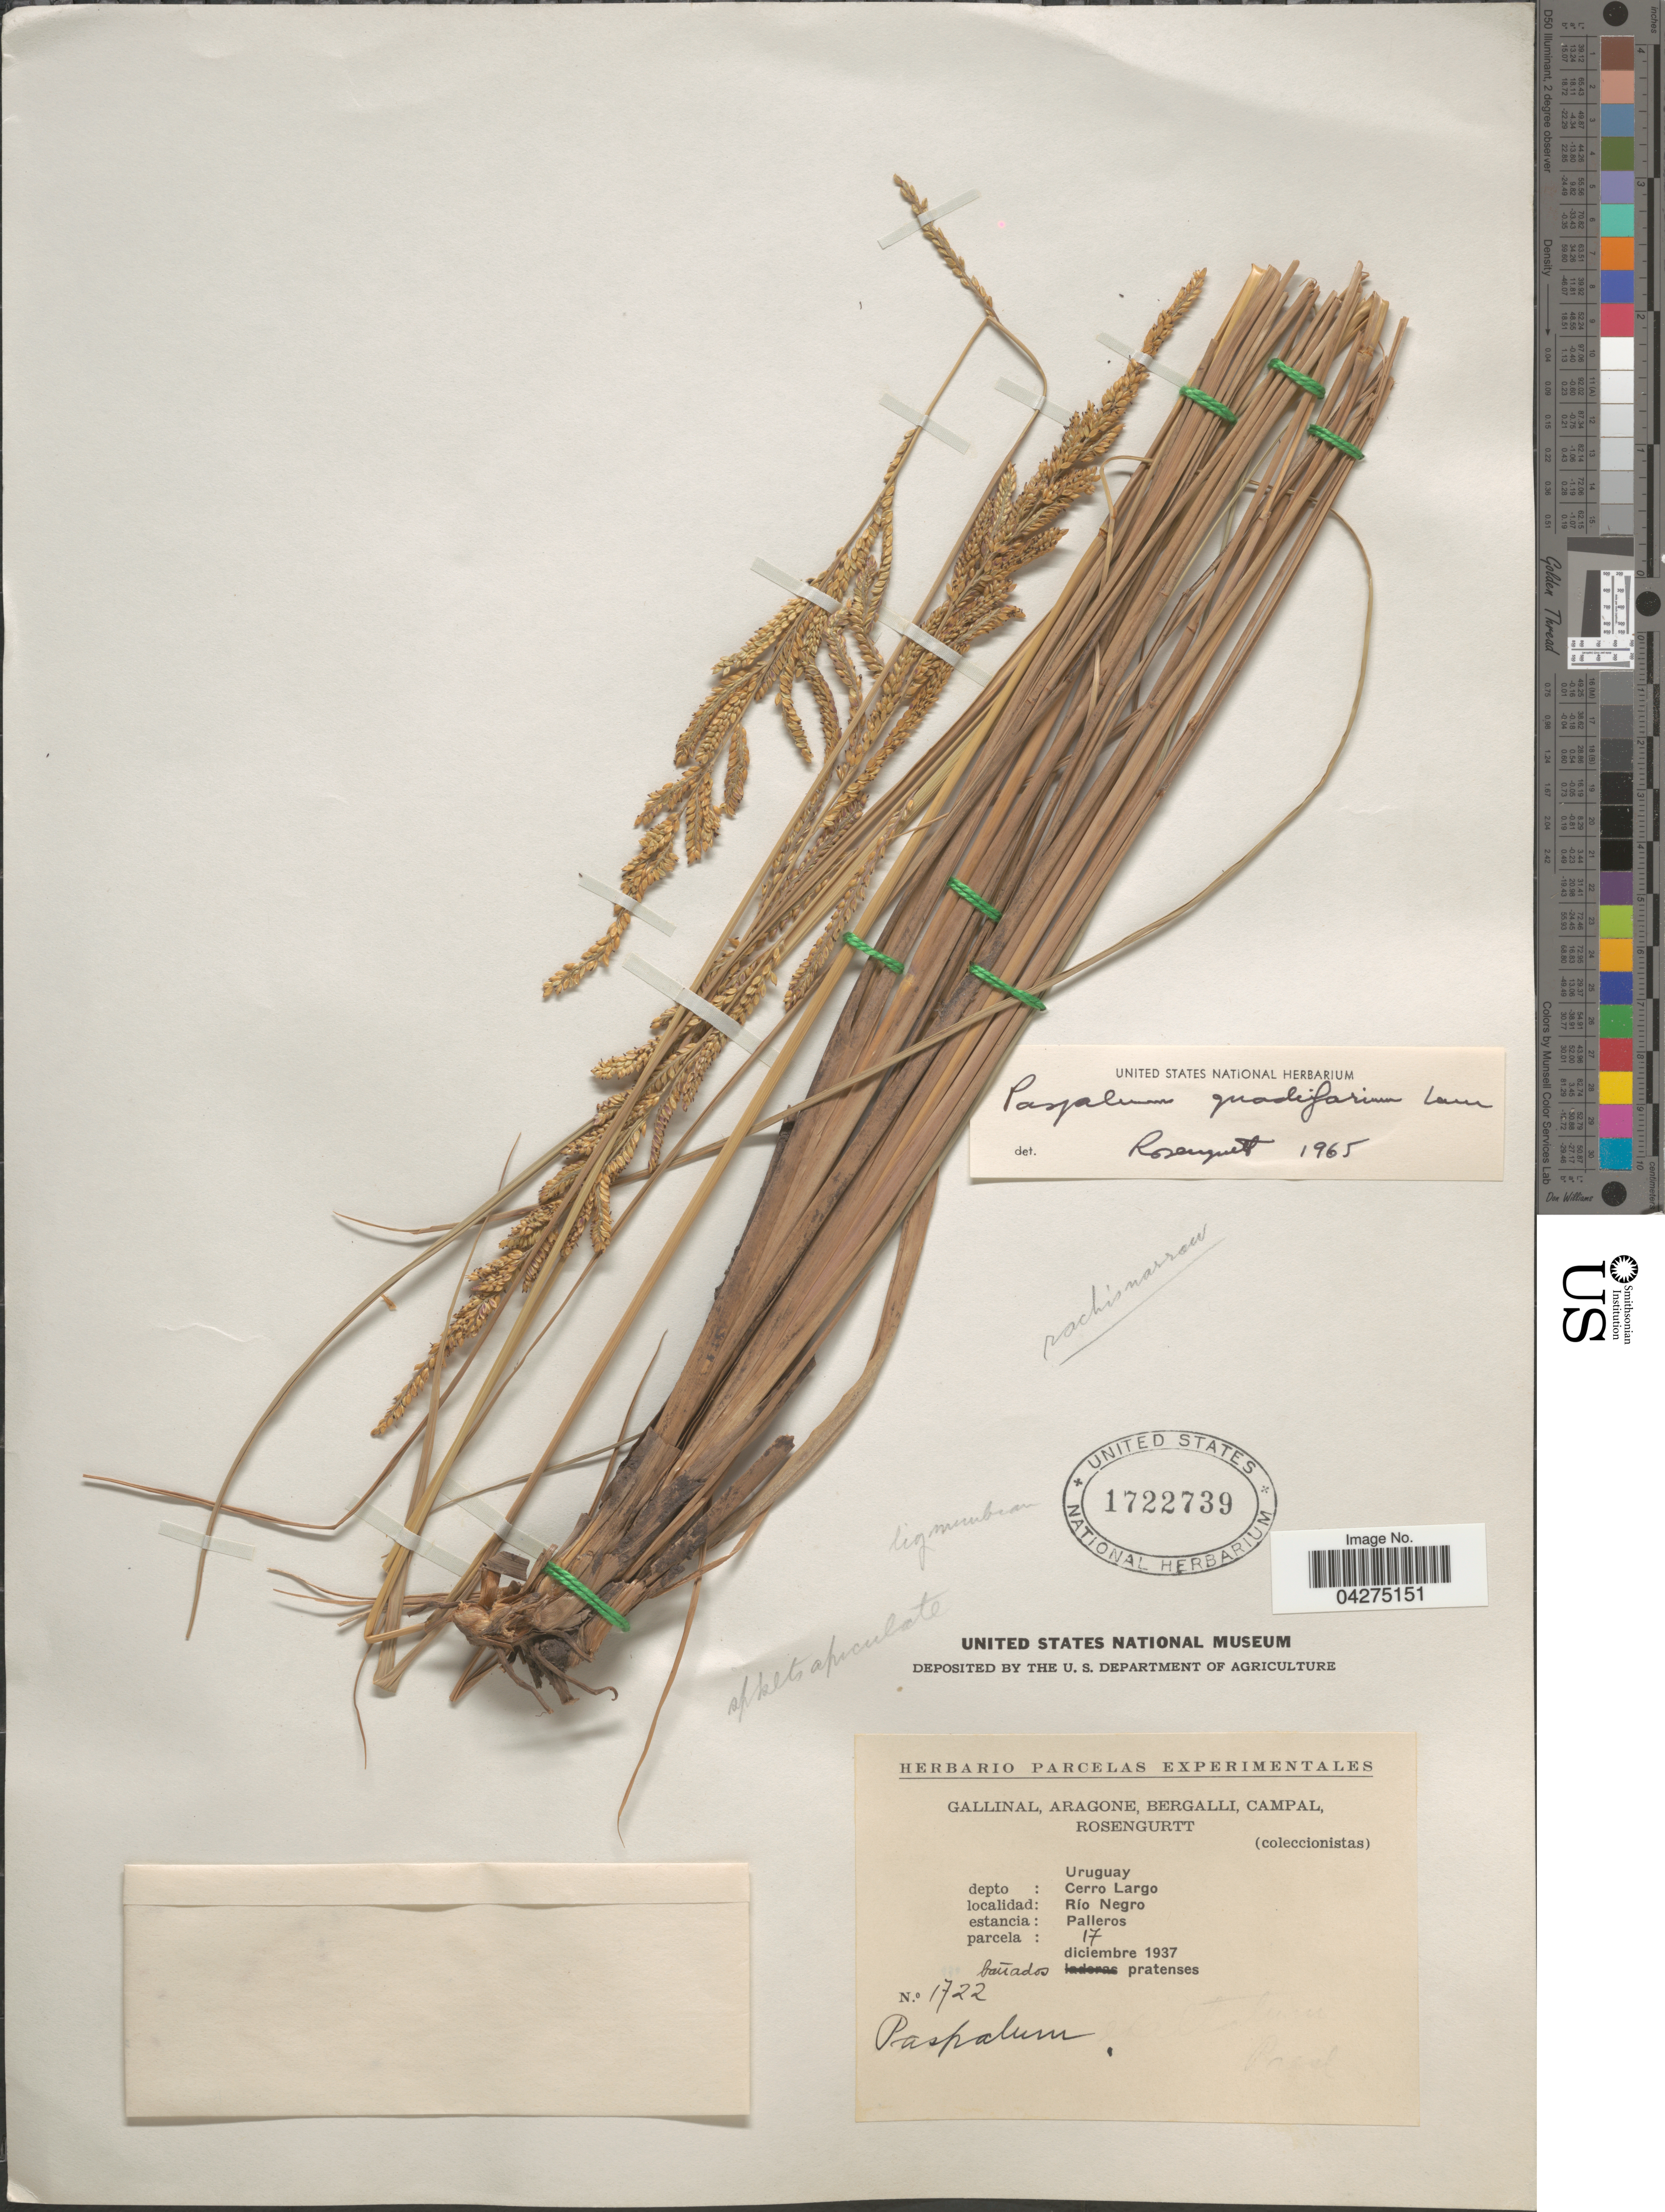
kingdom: Plantae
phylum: Tracheophyta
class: Liliopsida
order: Poales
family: Poaceae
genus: Paspalum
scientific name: Paspalum quadrifarium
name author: Lam.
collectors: -. Gallinal, -- Aragone, -- Bergalli, -- Campal & Rosengurtt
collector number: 1722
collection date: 1937-12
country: Uruguay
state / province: Cerro Largo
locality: Depto: Cerro Largo. Río Negro. Estancia: Palleros. Parcela: 17.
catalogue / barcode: US 1722739